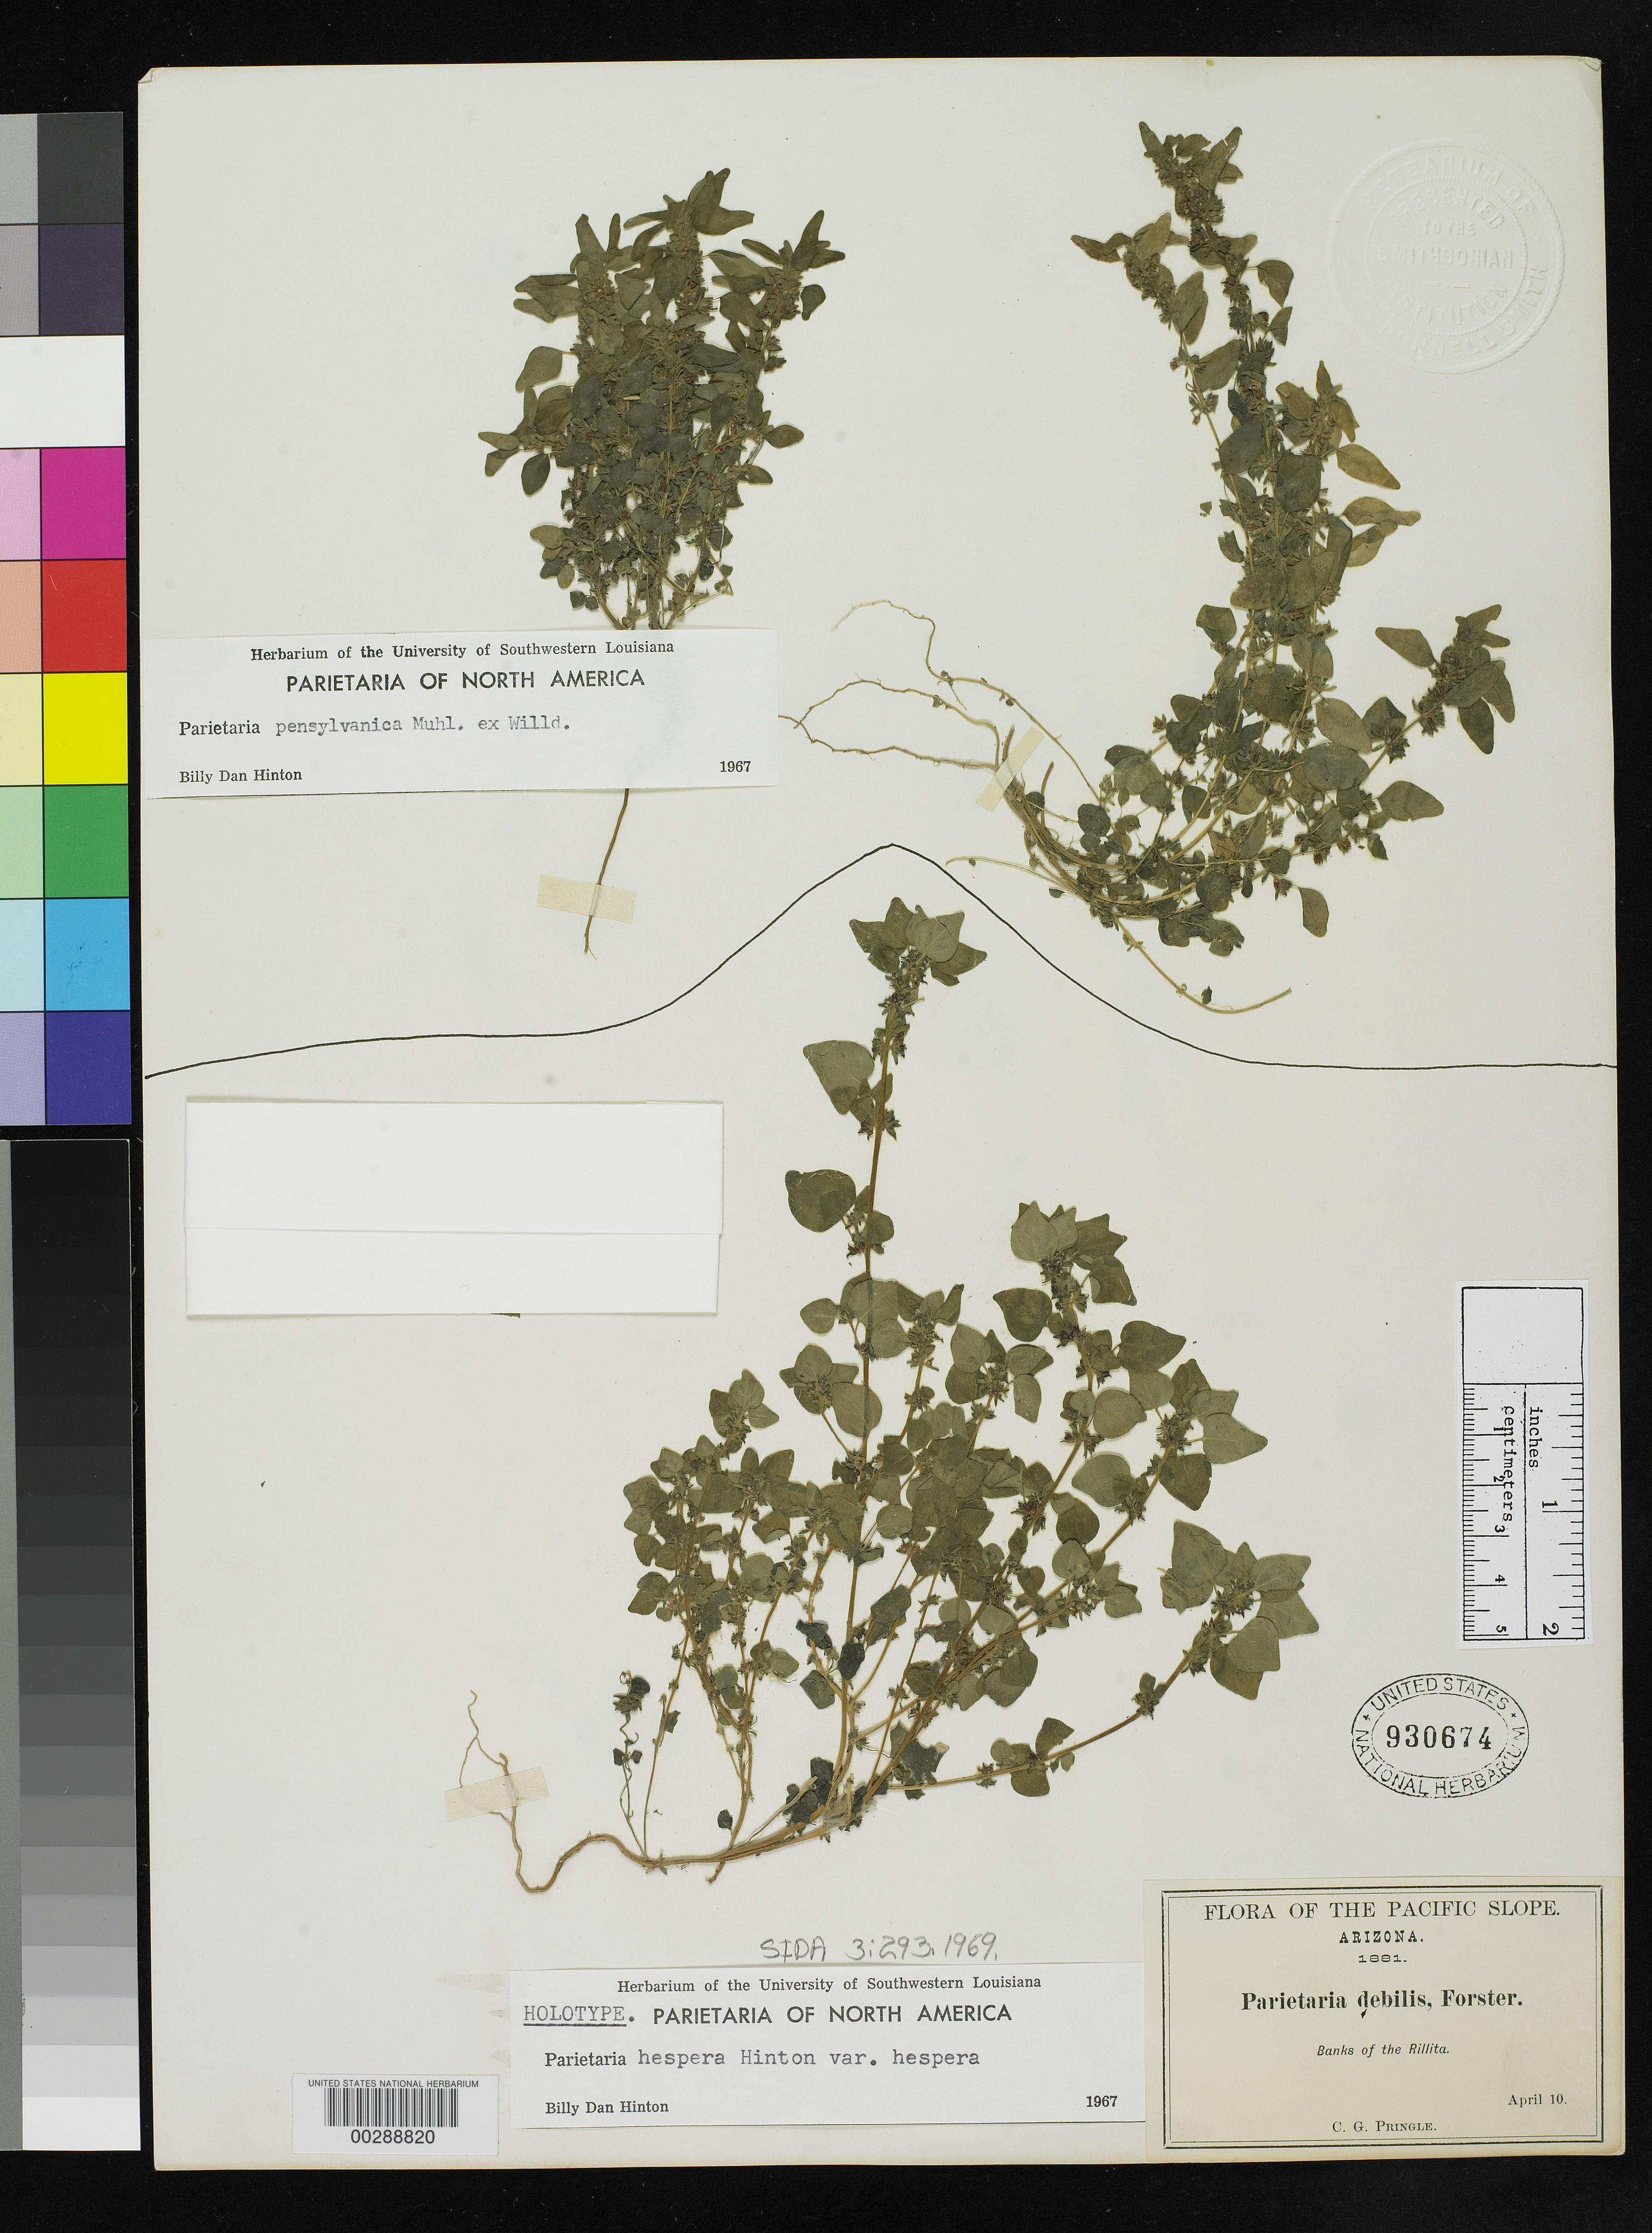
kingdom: Plantae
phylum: Tracheophyta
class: Magnoliopsida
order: Rosales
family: Urticaceae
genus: Parietaria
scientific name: Parietaria hespera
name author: Hinton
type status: Holotype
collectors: C. G. Pringle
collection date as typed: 10 Apr 1881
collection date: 1881-04-10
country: United States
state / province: Arizona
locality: Banks of Rillita.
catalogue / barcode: US 930674